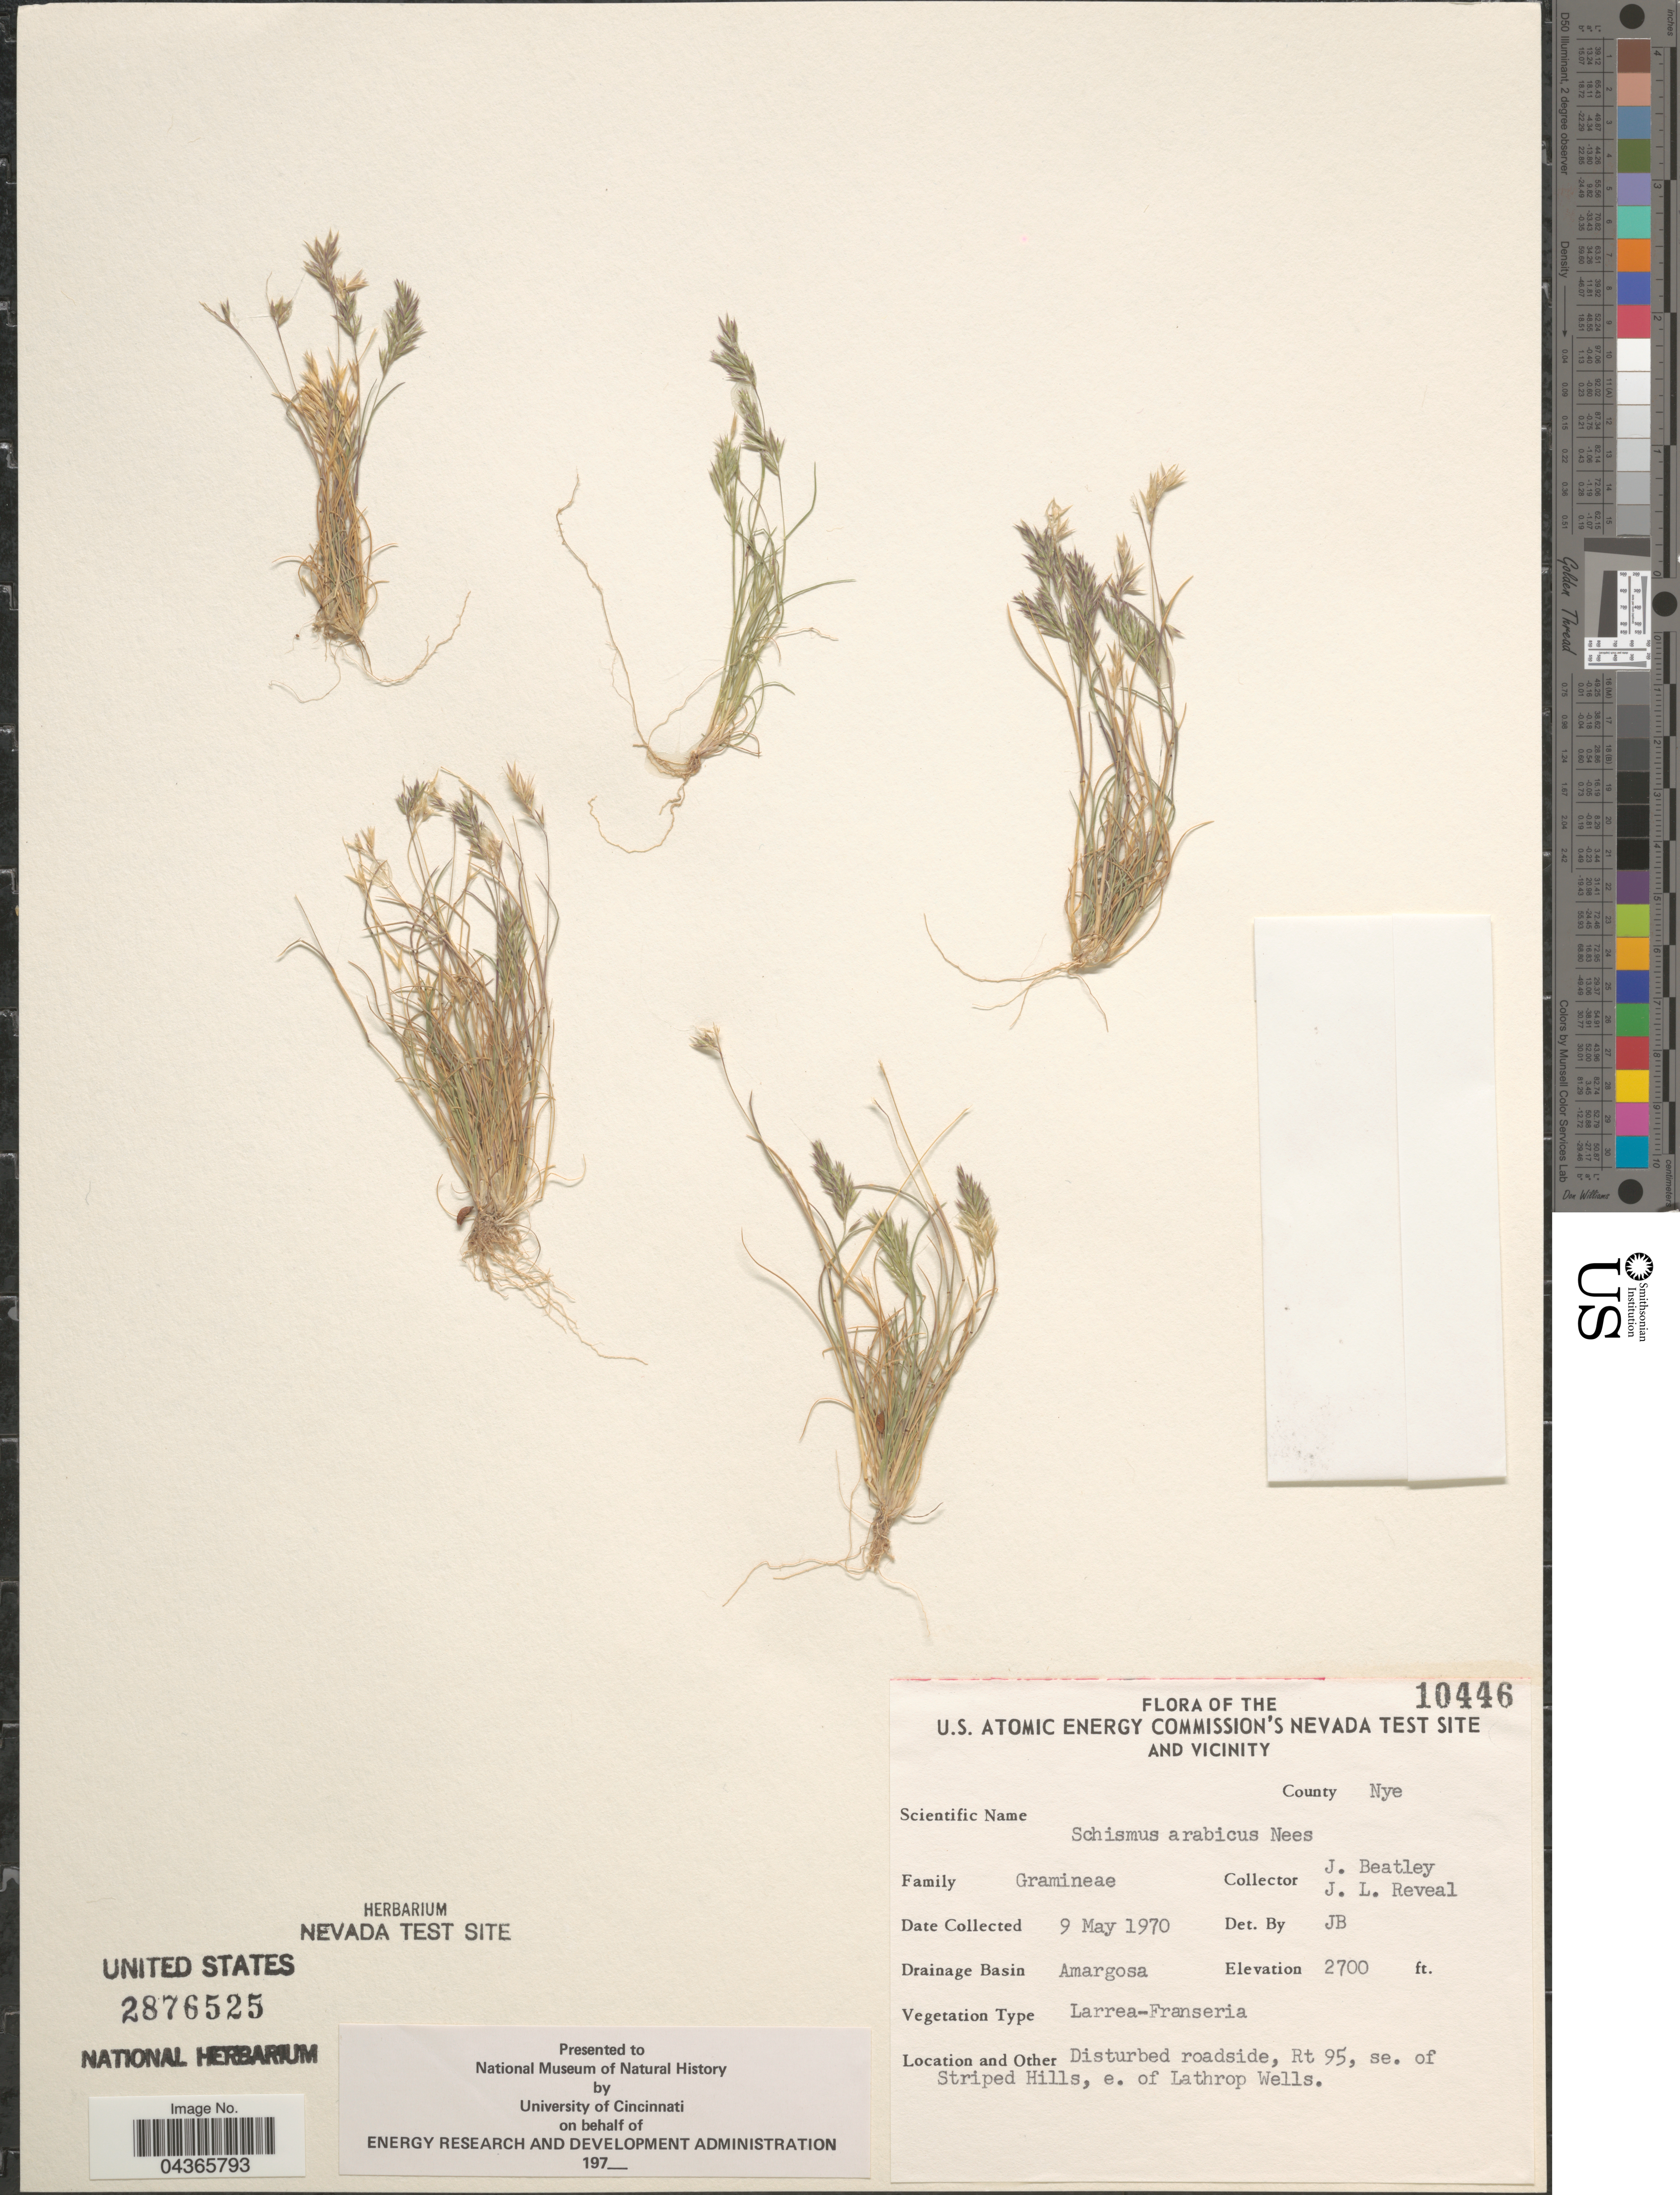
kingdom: Plantae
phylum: Tracheophyta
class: Liliopsida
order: Poales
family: Poaceae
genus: Schismus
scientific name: Schismus arabicus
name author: Nees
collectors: J. C. Beatley & J. L. Reveal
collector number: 10446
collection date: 1970-05-09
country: United States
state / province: Nevada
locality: U. S. Atomic Energy Commission's Nevada Test Site and vicinity. County Nye. Drainage Basin Amargosa. Disturbed roadside, Rt 95, se. of Striped Hills, e. of Lathrop Wells.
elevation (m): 823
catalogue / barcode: US 2876525